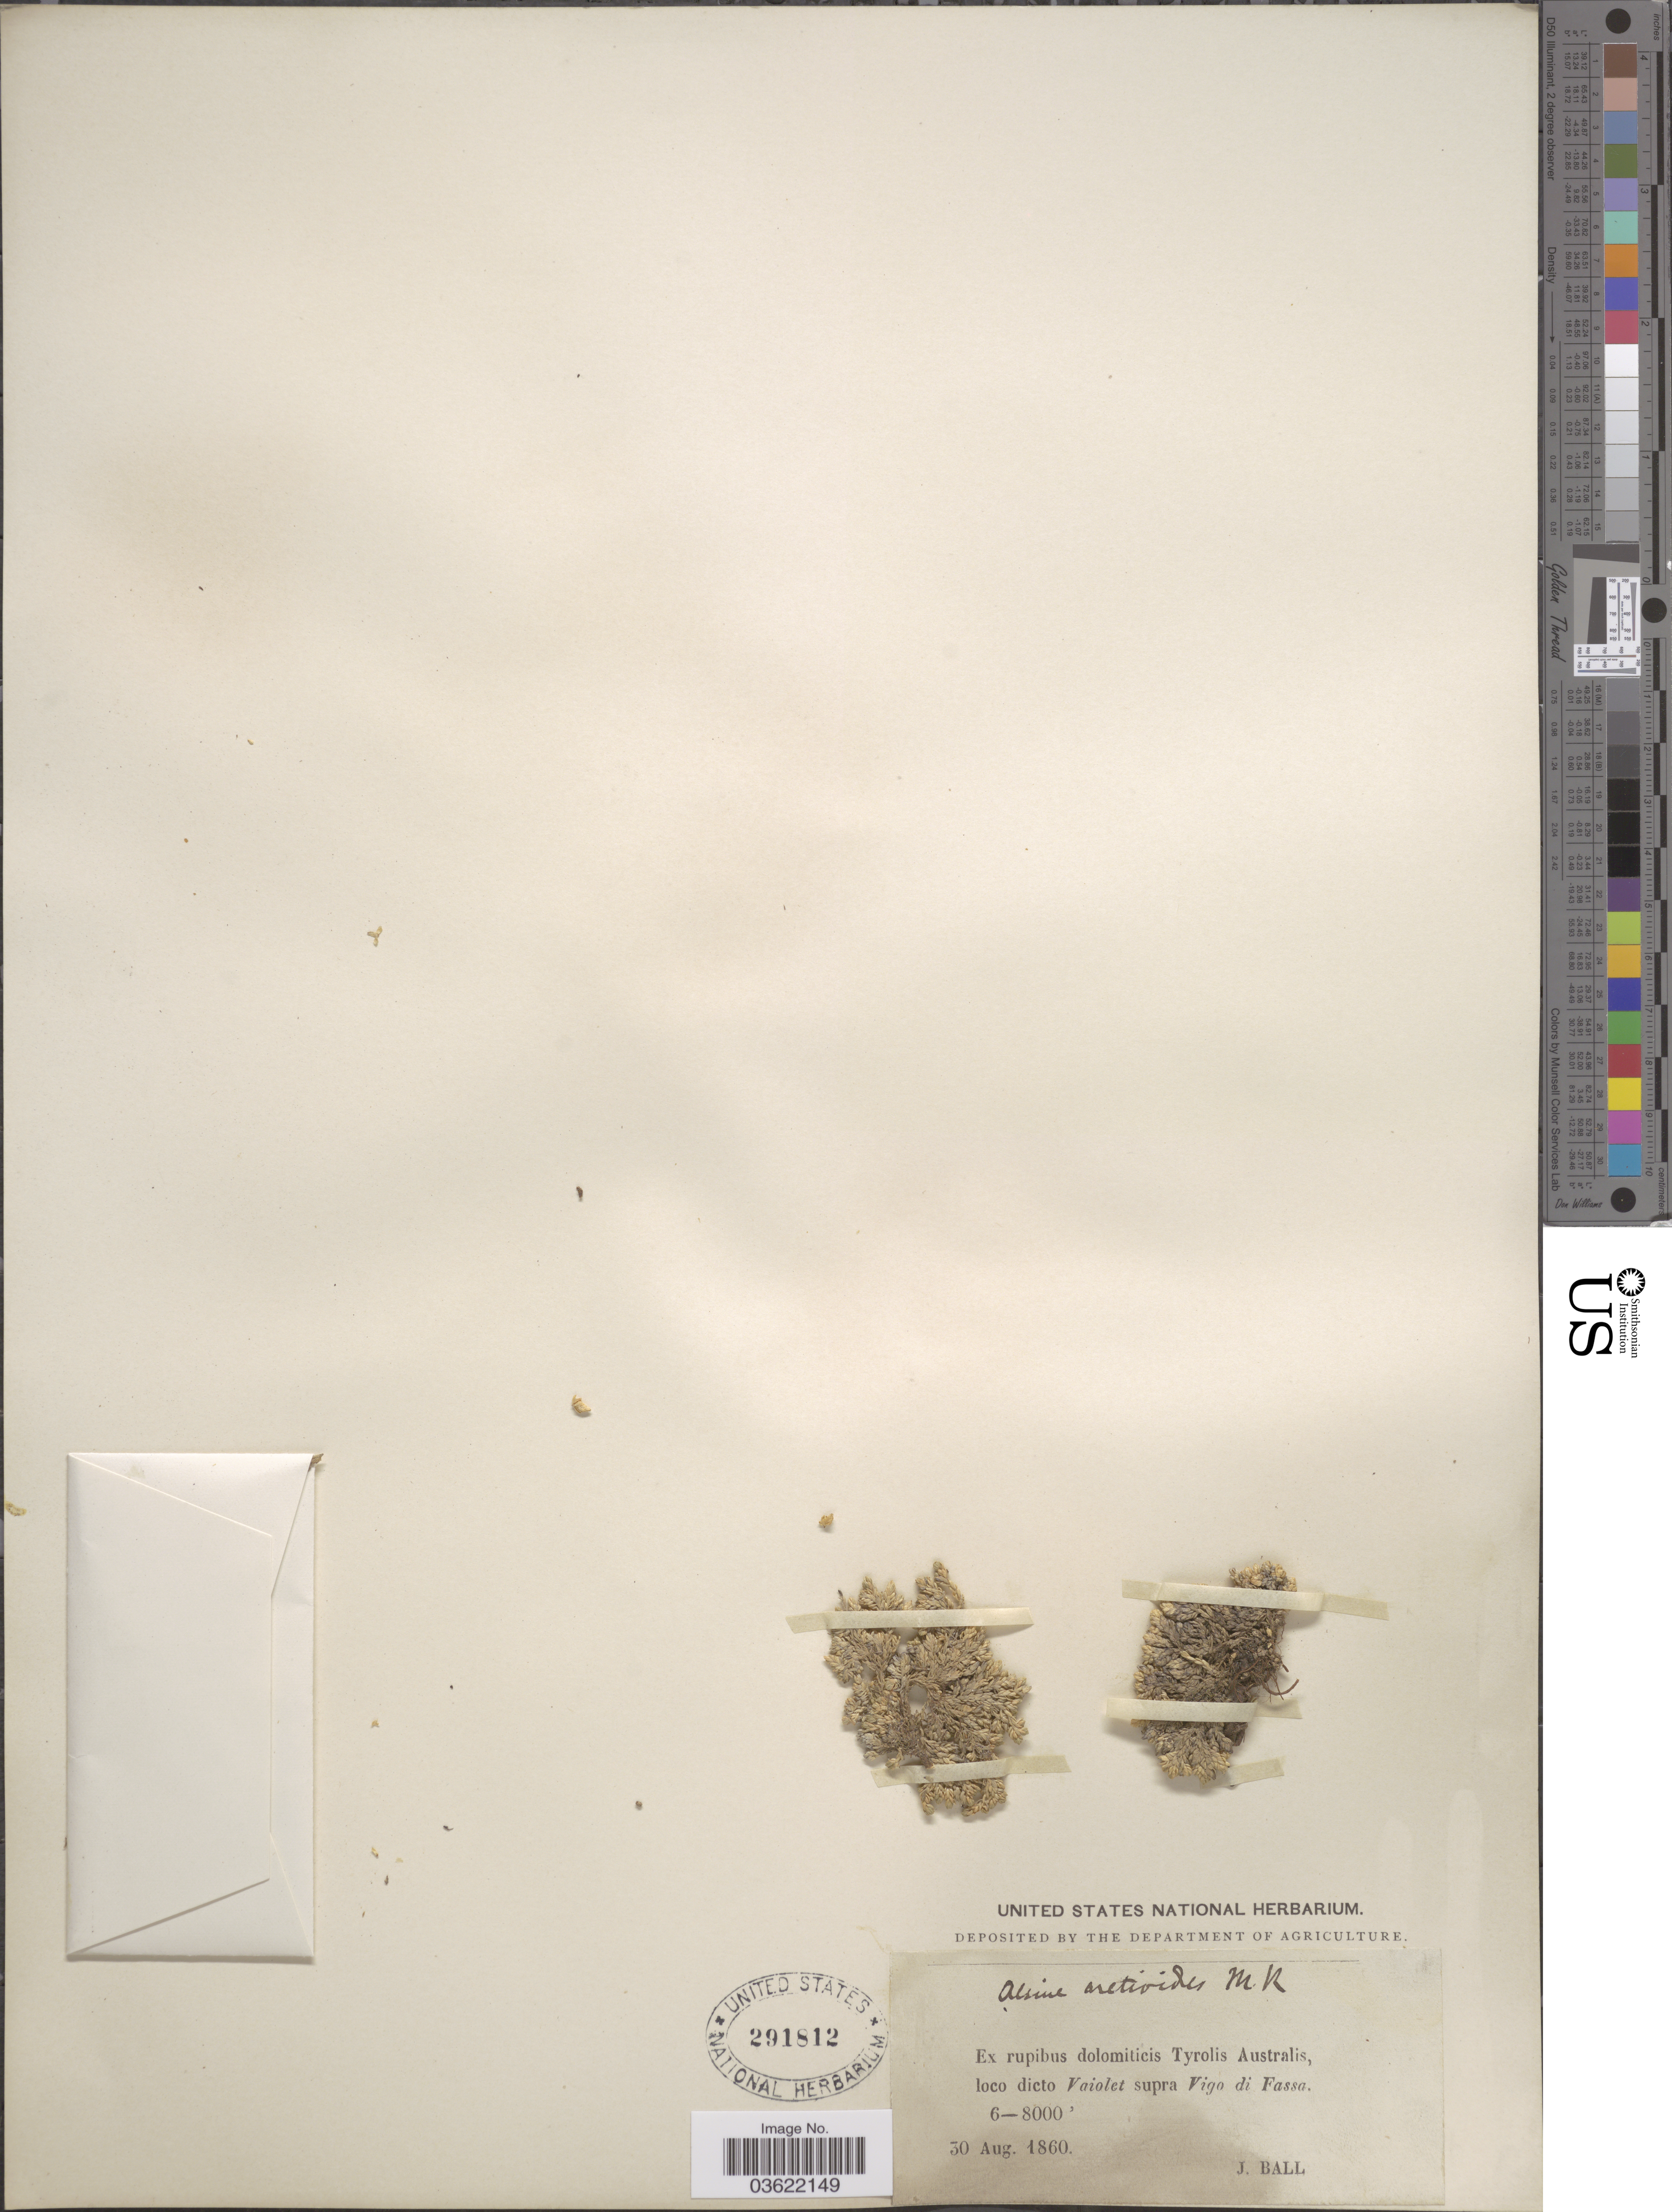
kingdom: Plantae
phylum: Tracheophyta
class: Magnoliopsida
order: Caryophyllales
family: Caryophyllaceae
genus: Facchinia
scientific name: Facchinia cherlerioides subsp. cherlerioides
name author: (Sieber) Dillenb. & Kadereit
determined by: Strong, Mark T., (BOT), Smithsonian Institution - National Museum of Natural History (UNITED STATES)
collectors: J. Ball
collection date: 1860-08-30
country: Italy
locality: Ex rupibus dolomiticis Tyrolis Australis, loco dicto Vaiolet supra Vigo di Fassa.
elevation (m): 1829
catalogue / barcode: US 291812